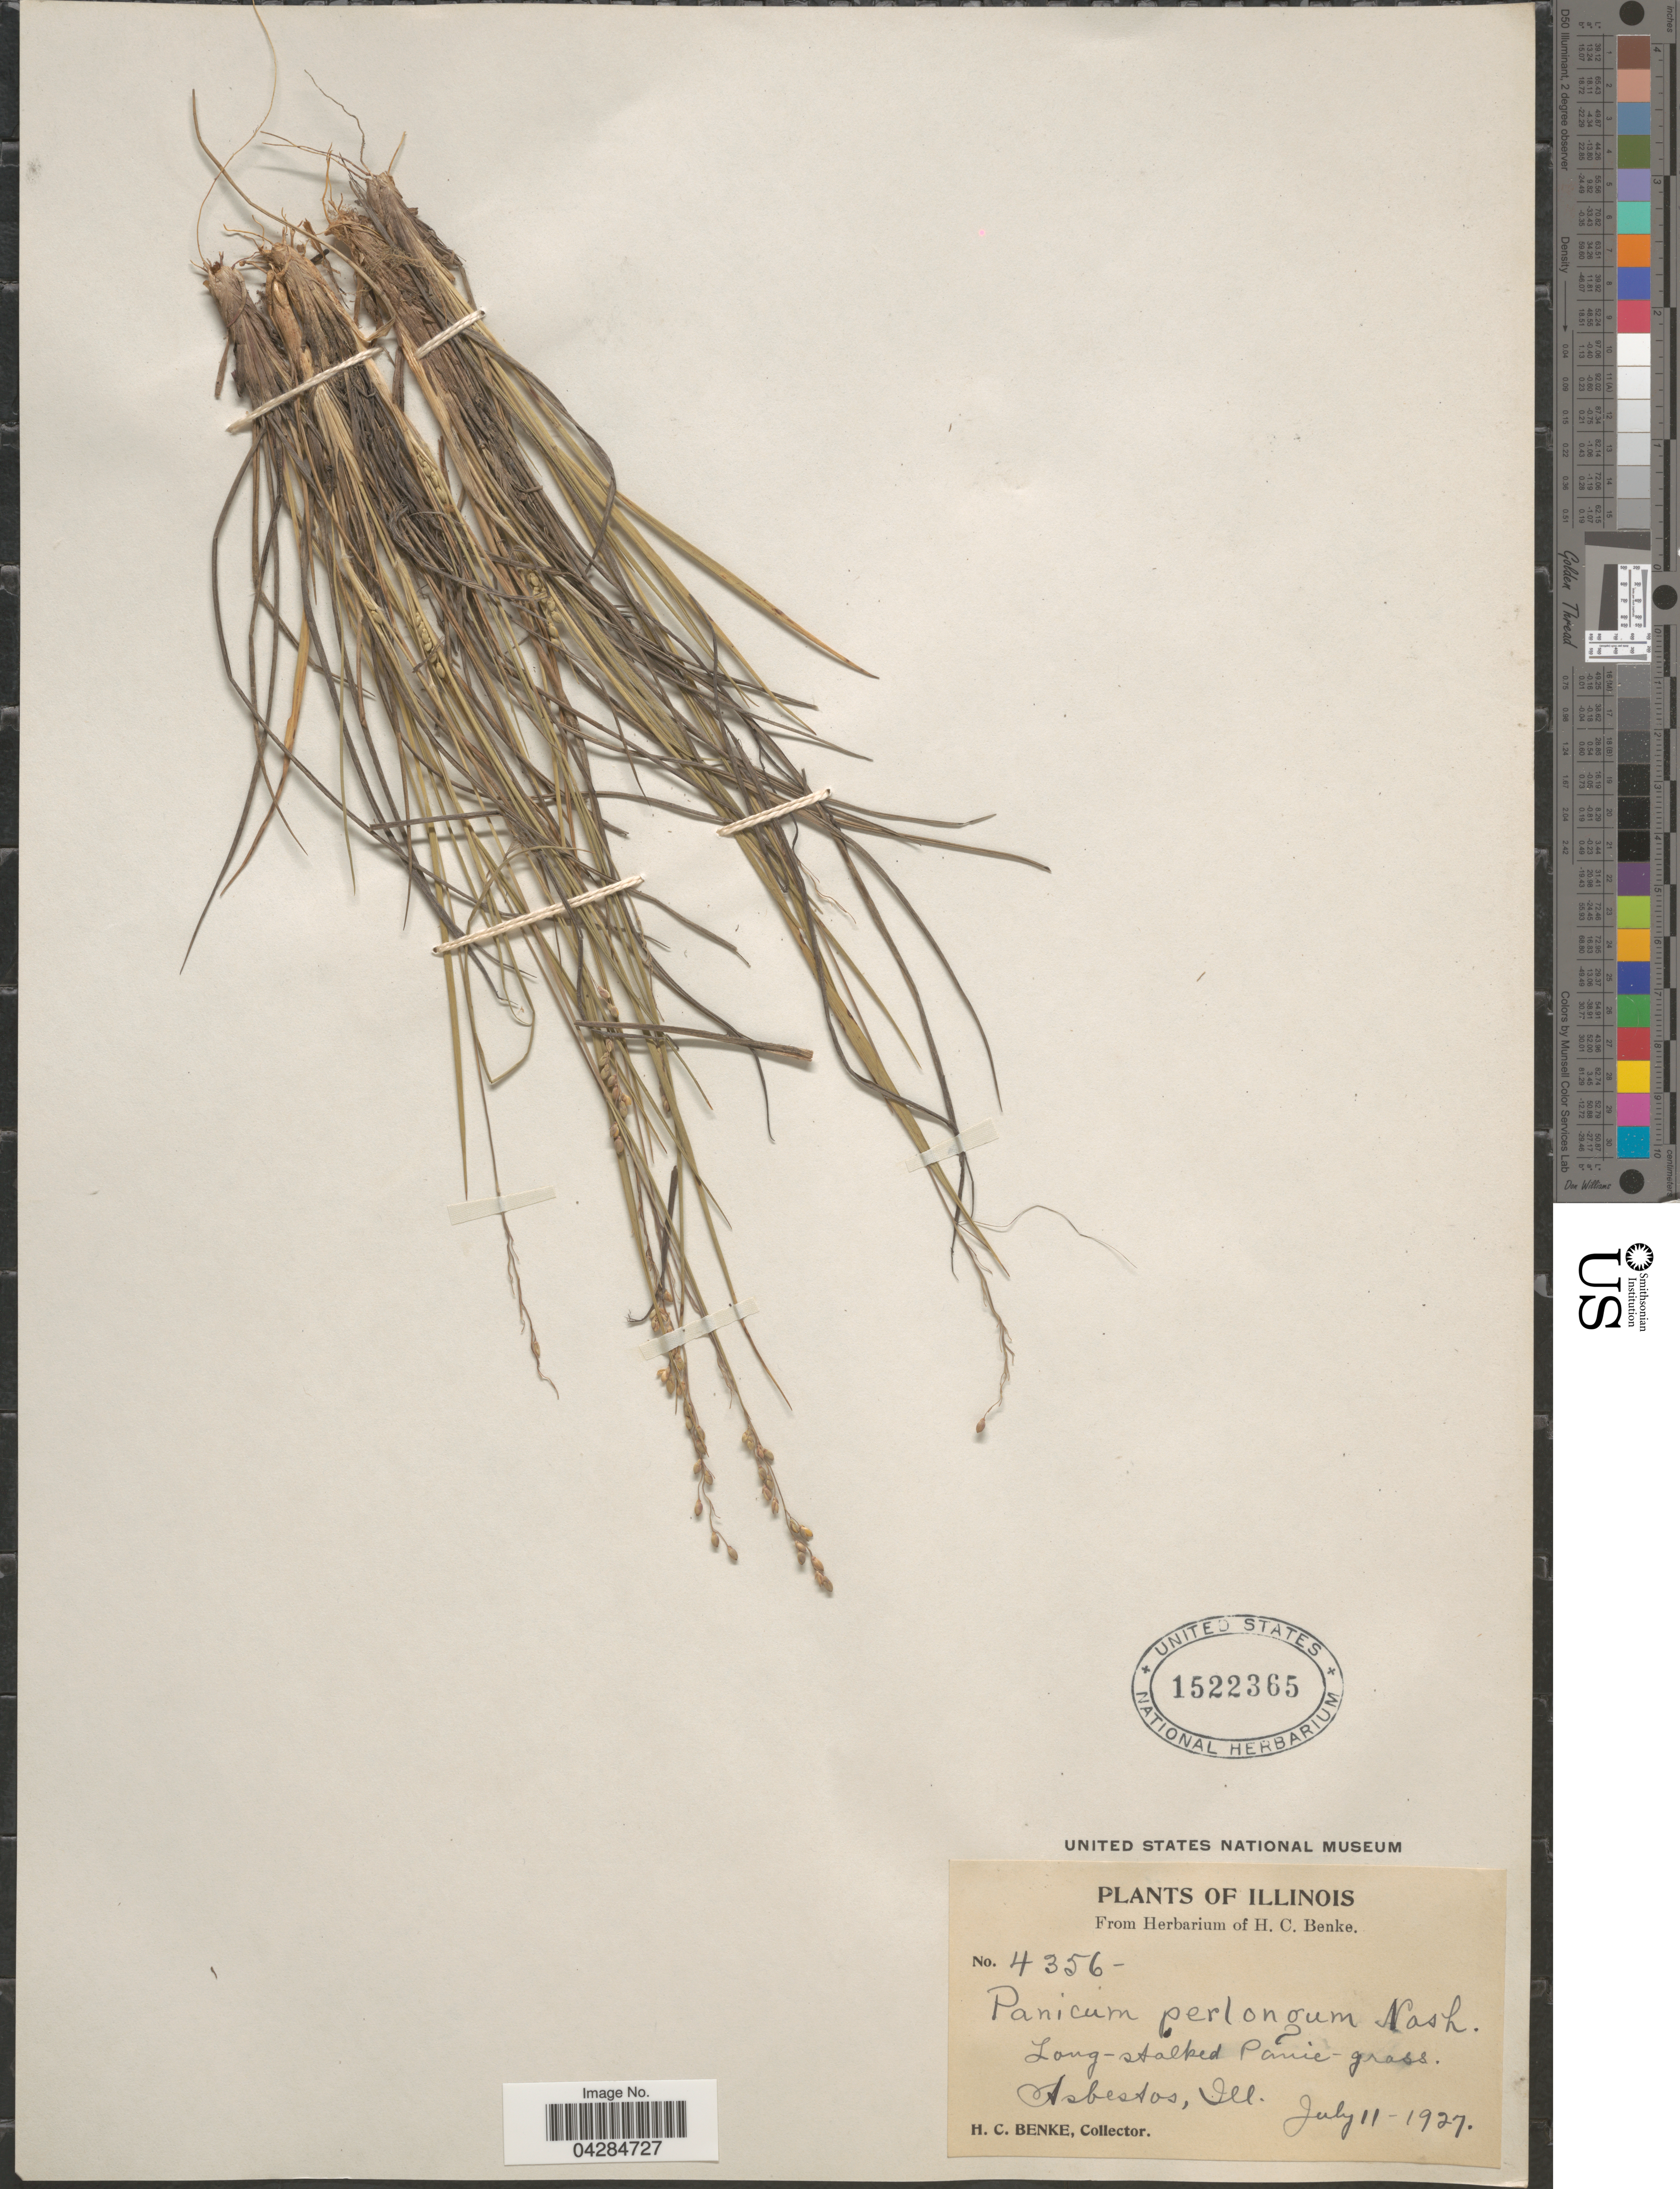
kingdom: Plantae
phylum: Tracheophyta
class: Liliopsida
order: Poales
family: Poaceae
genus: Dichanthelium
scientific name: Dichanthelium perlongum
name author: (Nash) Freckmann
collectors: H. Benke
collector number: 4356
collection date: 1927-07-11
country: United States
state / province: Illinois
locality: Asbestos.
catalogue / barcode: US 1522365